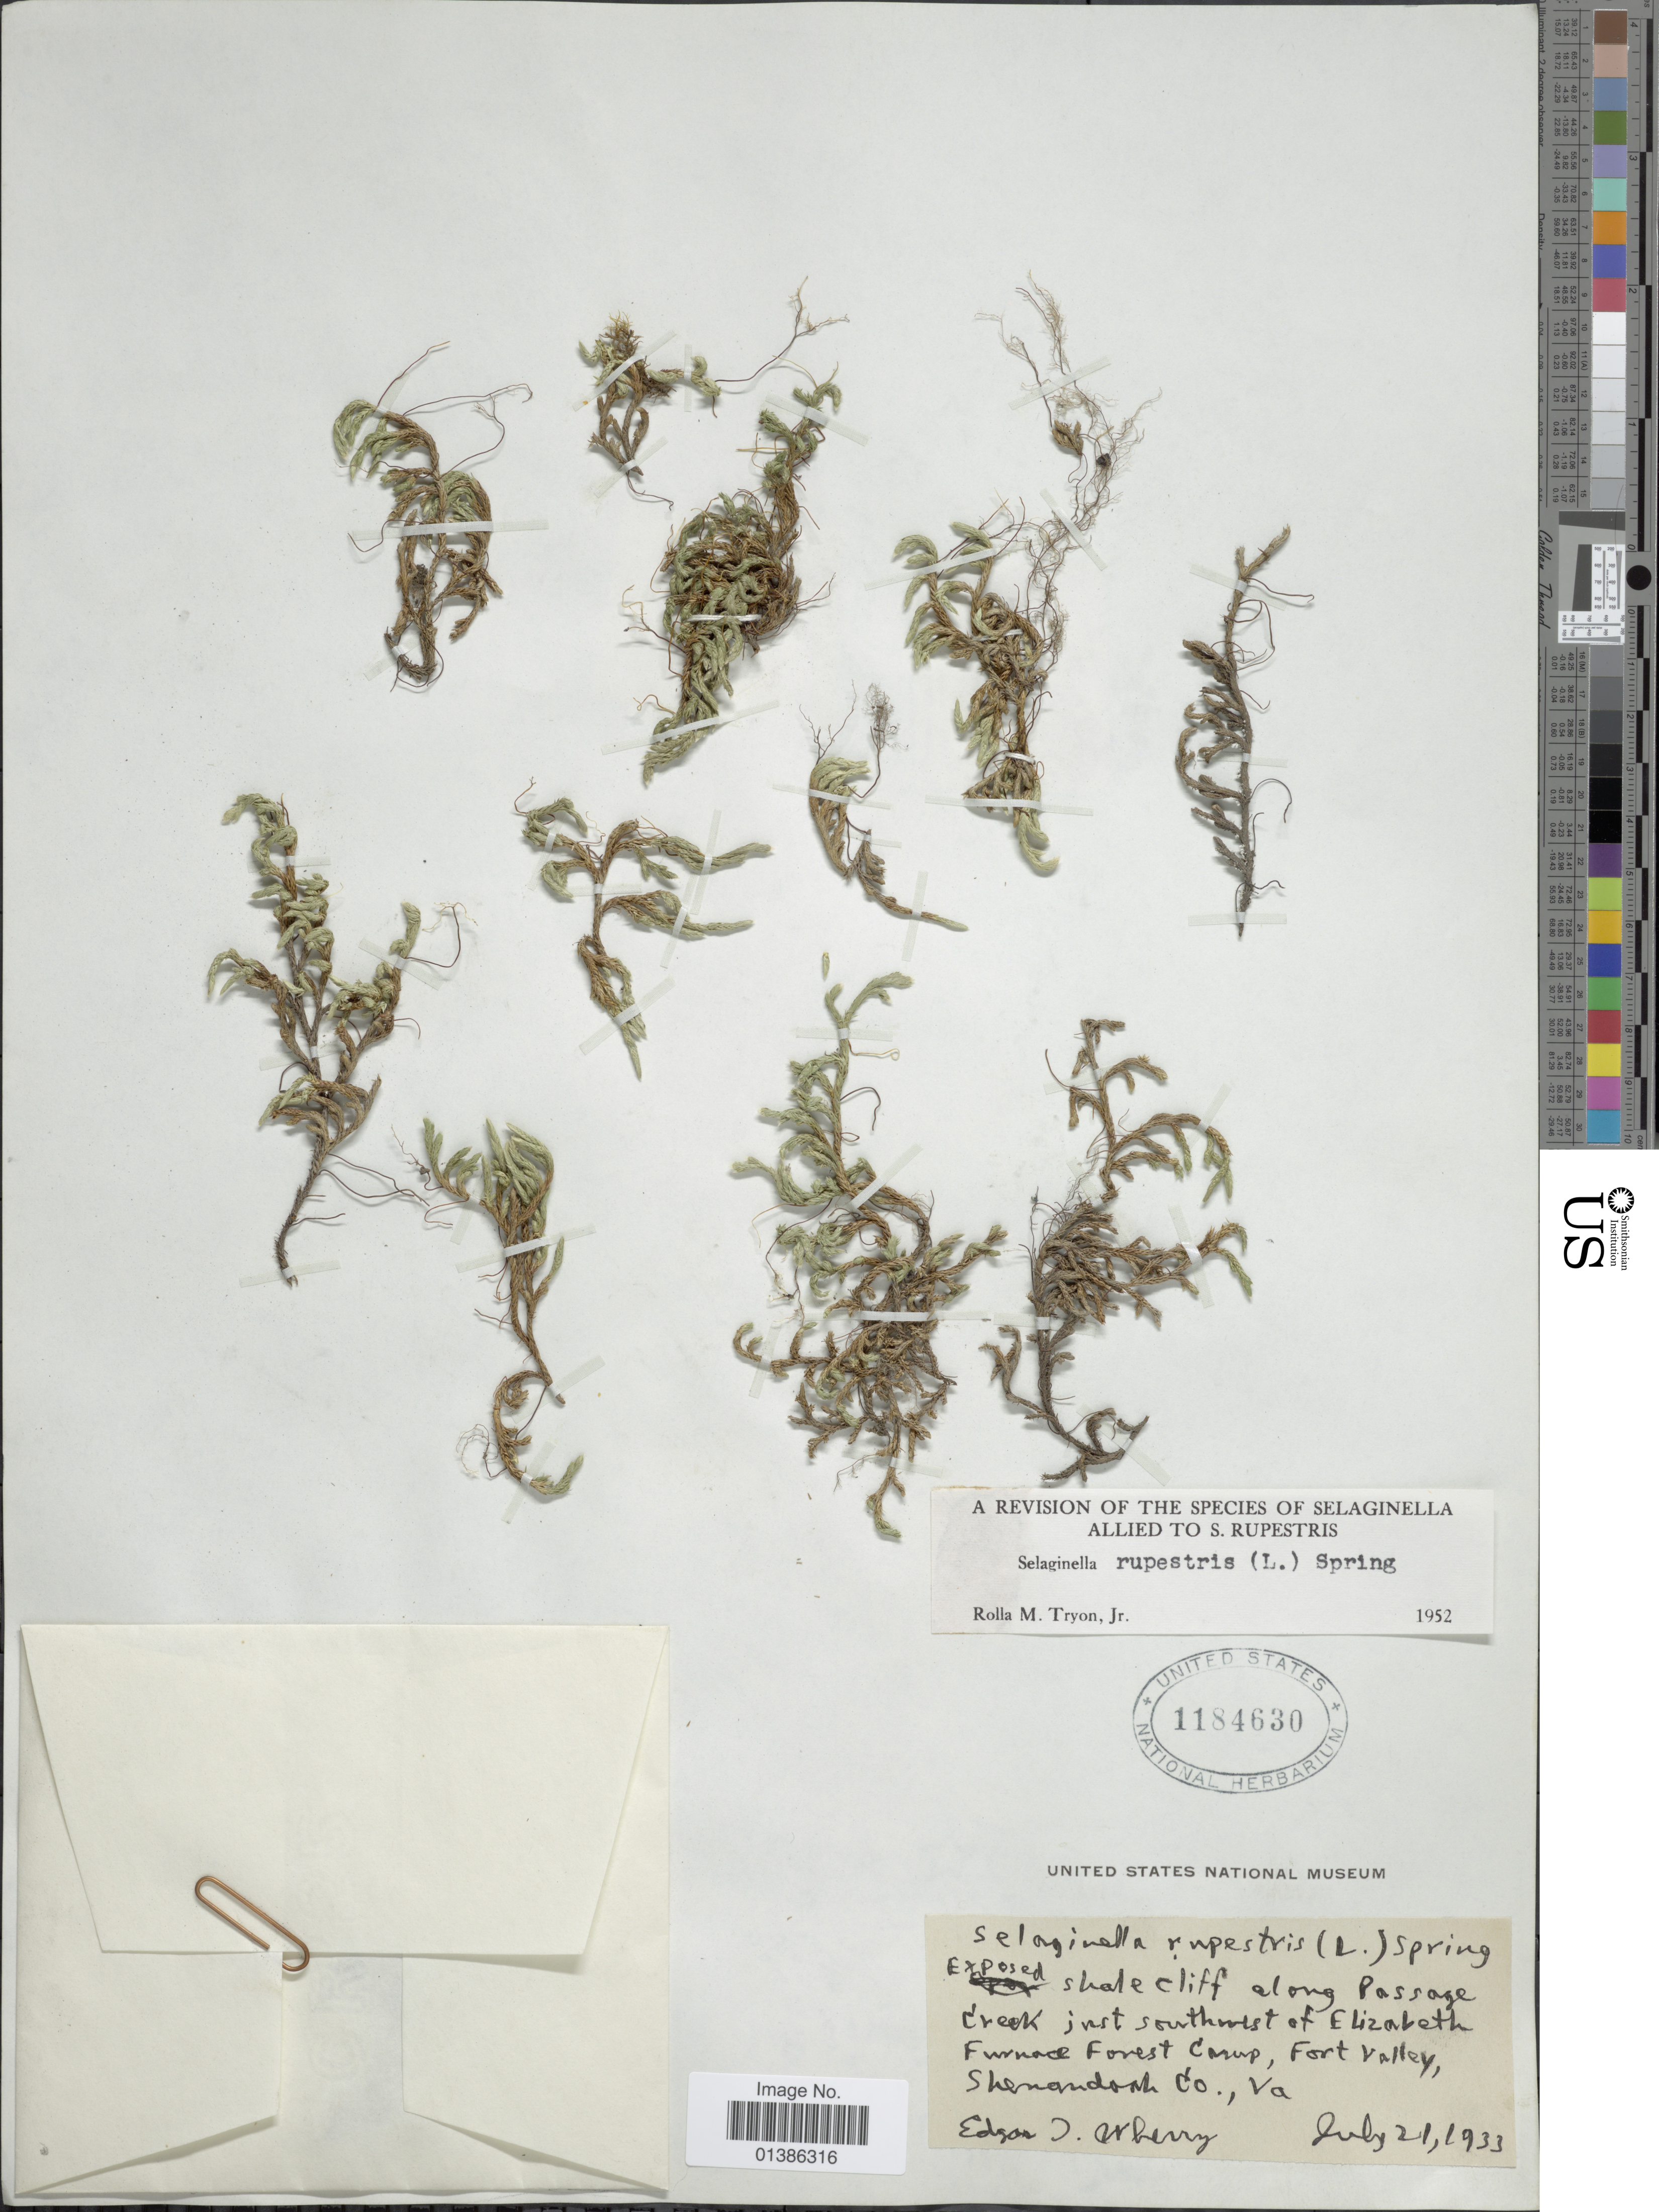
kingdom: Plantae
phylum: Tracheophyta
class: Lycopodiopsida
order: Selaginellales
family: Selaginellaceae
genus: Selaginella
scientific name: Selaginella rupestris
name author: (L.) Spring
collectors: E. T. Wherry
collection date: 1933-07-21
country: United States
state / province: Virginia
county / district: Shenandoah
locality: Exposed shale cliff along Passage Creek just southwest of Elizabeth Furnace Forest Camp, Fort Valley, Shenandoah Co.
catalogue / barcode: US 1184630